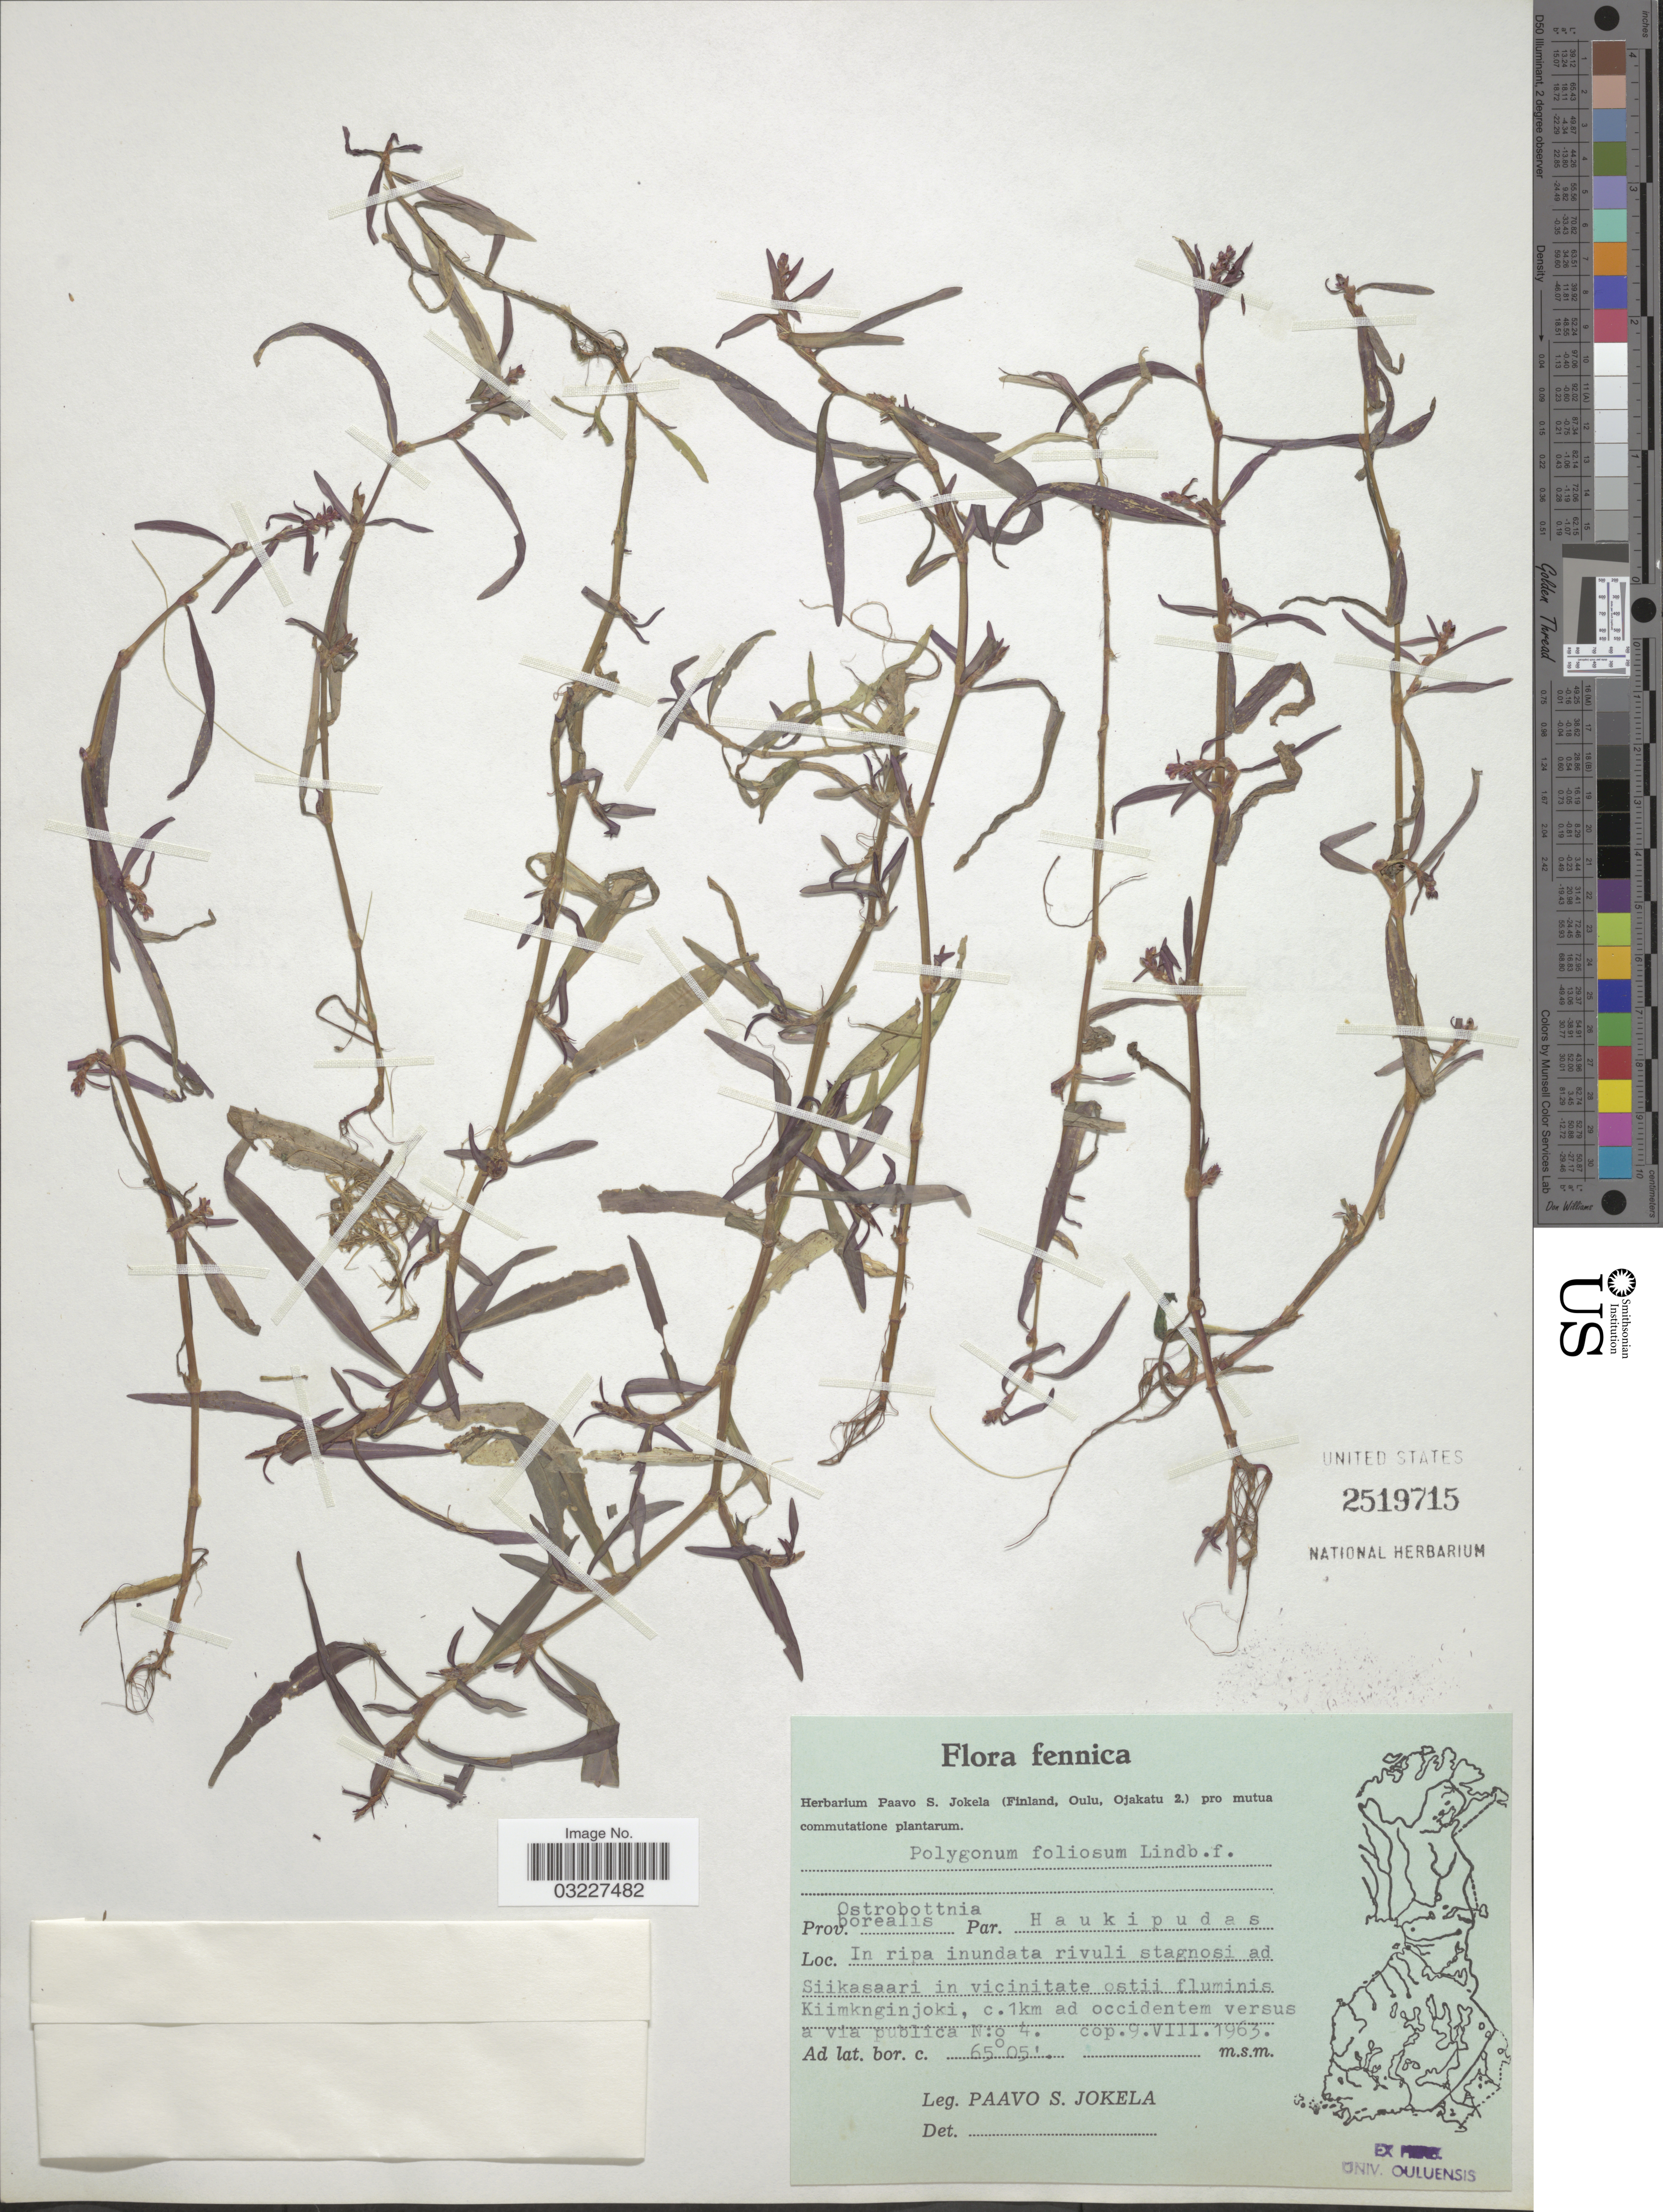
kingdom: Plantae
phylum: Tracheophyta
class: Magnoliopsida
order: Caryophyllales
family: Polygonaceae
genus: Polygonum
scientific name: Polygonum foliosum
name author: H. Lindb.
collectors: P. Jokela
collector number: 04*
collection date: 1963-08-09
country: Finland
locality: Fennica, Prov. Ostrobottnia borealis, Par. Haukipudas, In ripa inundata rivuli stagnosi ad Siikasaari in vicinitate ostii fluminis Kiimknginjoki, c. 1km ad occidentem versus a via publica.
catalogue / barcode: US 2519715